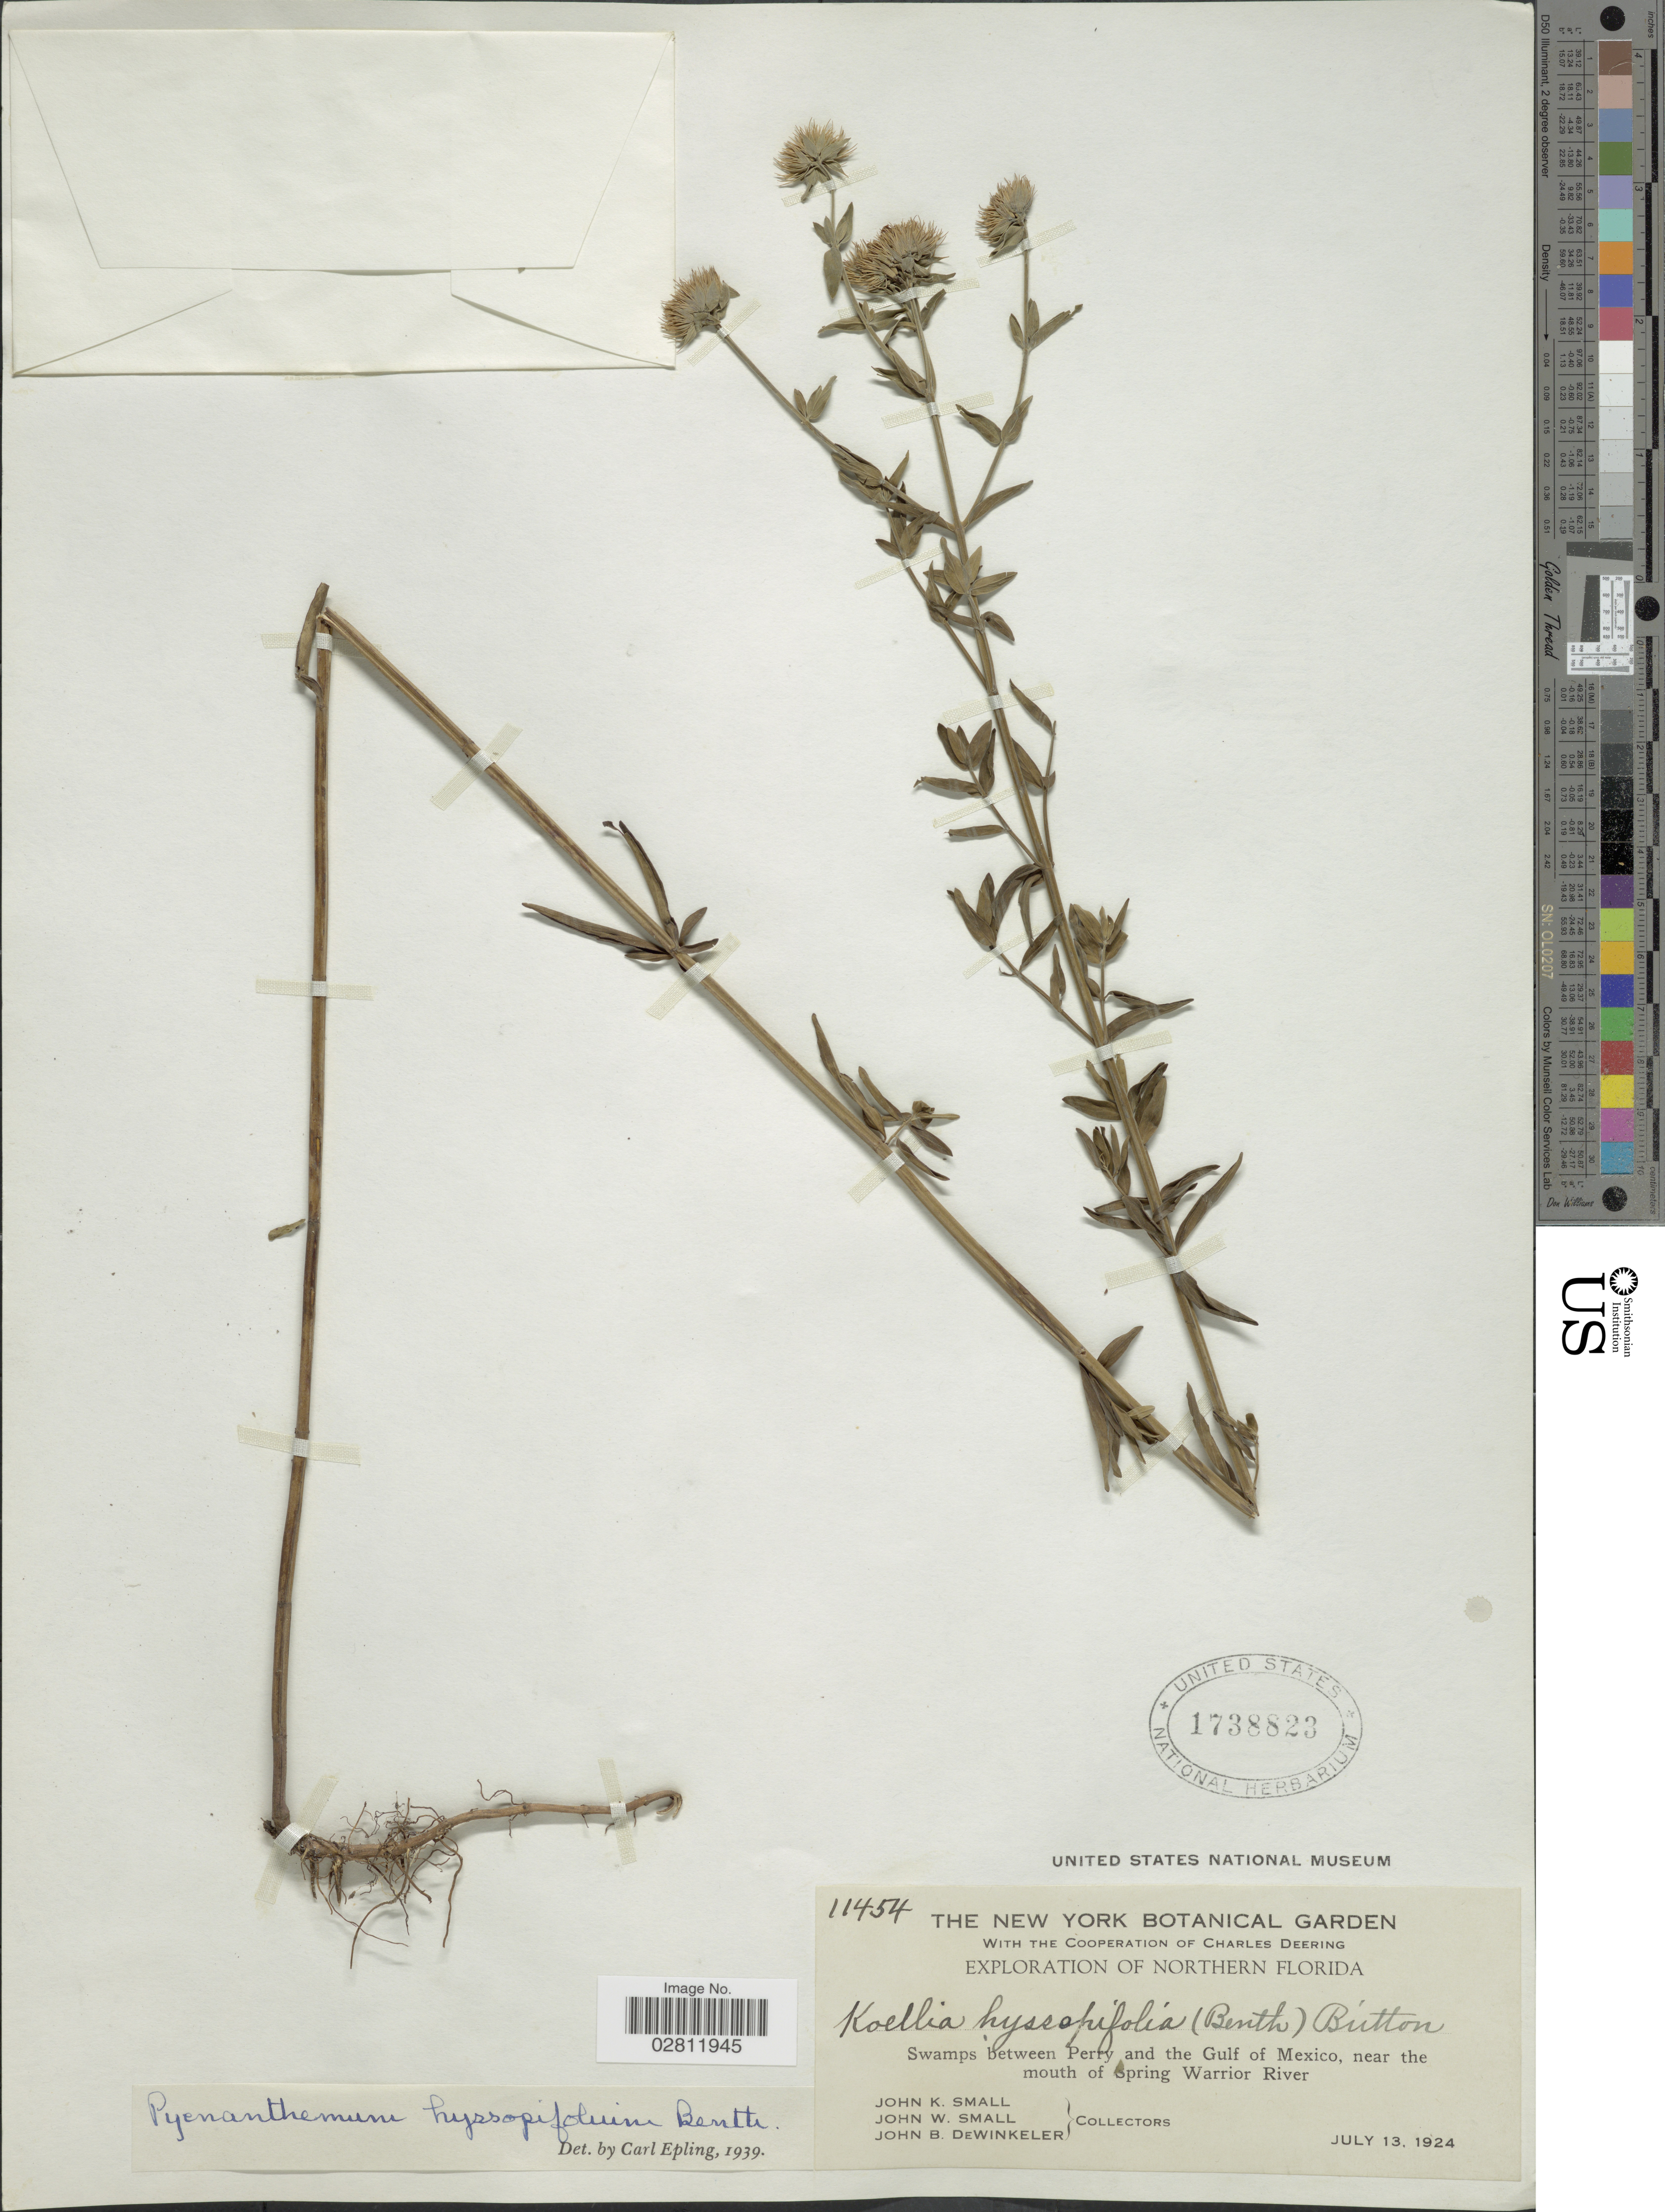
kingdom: Plantae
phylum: Tracheophyta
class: Magnoliopsida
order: Lamiales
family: Lamiaceae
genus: Pycnanthemum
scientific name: Pycnanthemum flexuosum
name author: (Walter) Britton, Stearns & Poggenb.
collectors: J. K. Small, J. Small & J. B. Dewinkeler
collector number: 11454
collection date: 1924-07-13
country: United States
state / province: Florida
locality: Northern Florida. Swamps between Perry and the Gulf of Mexico, near the mouth of Spring Warrior River.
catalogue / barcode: US 1738823